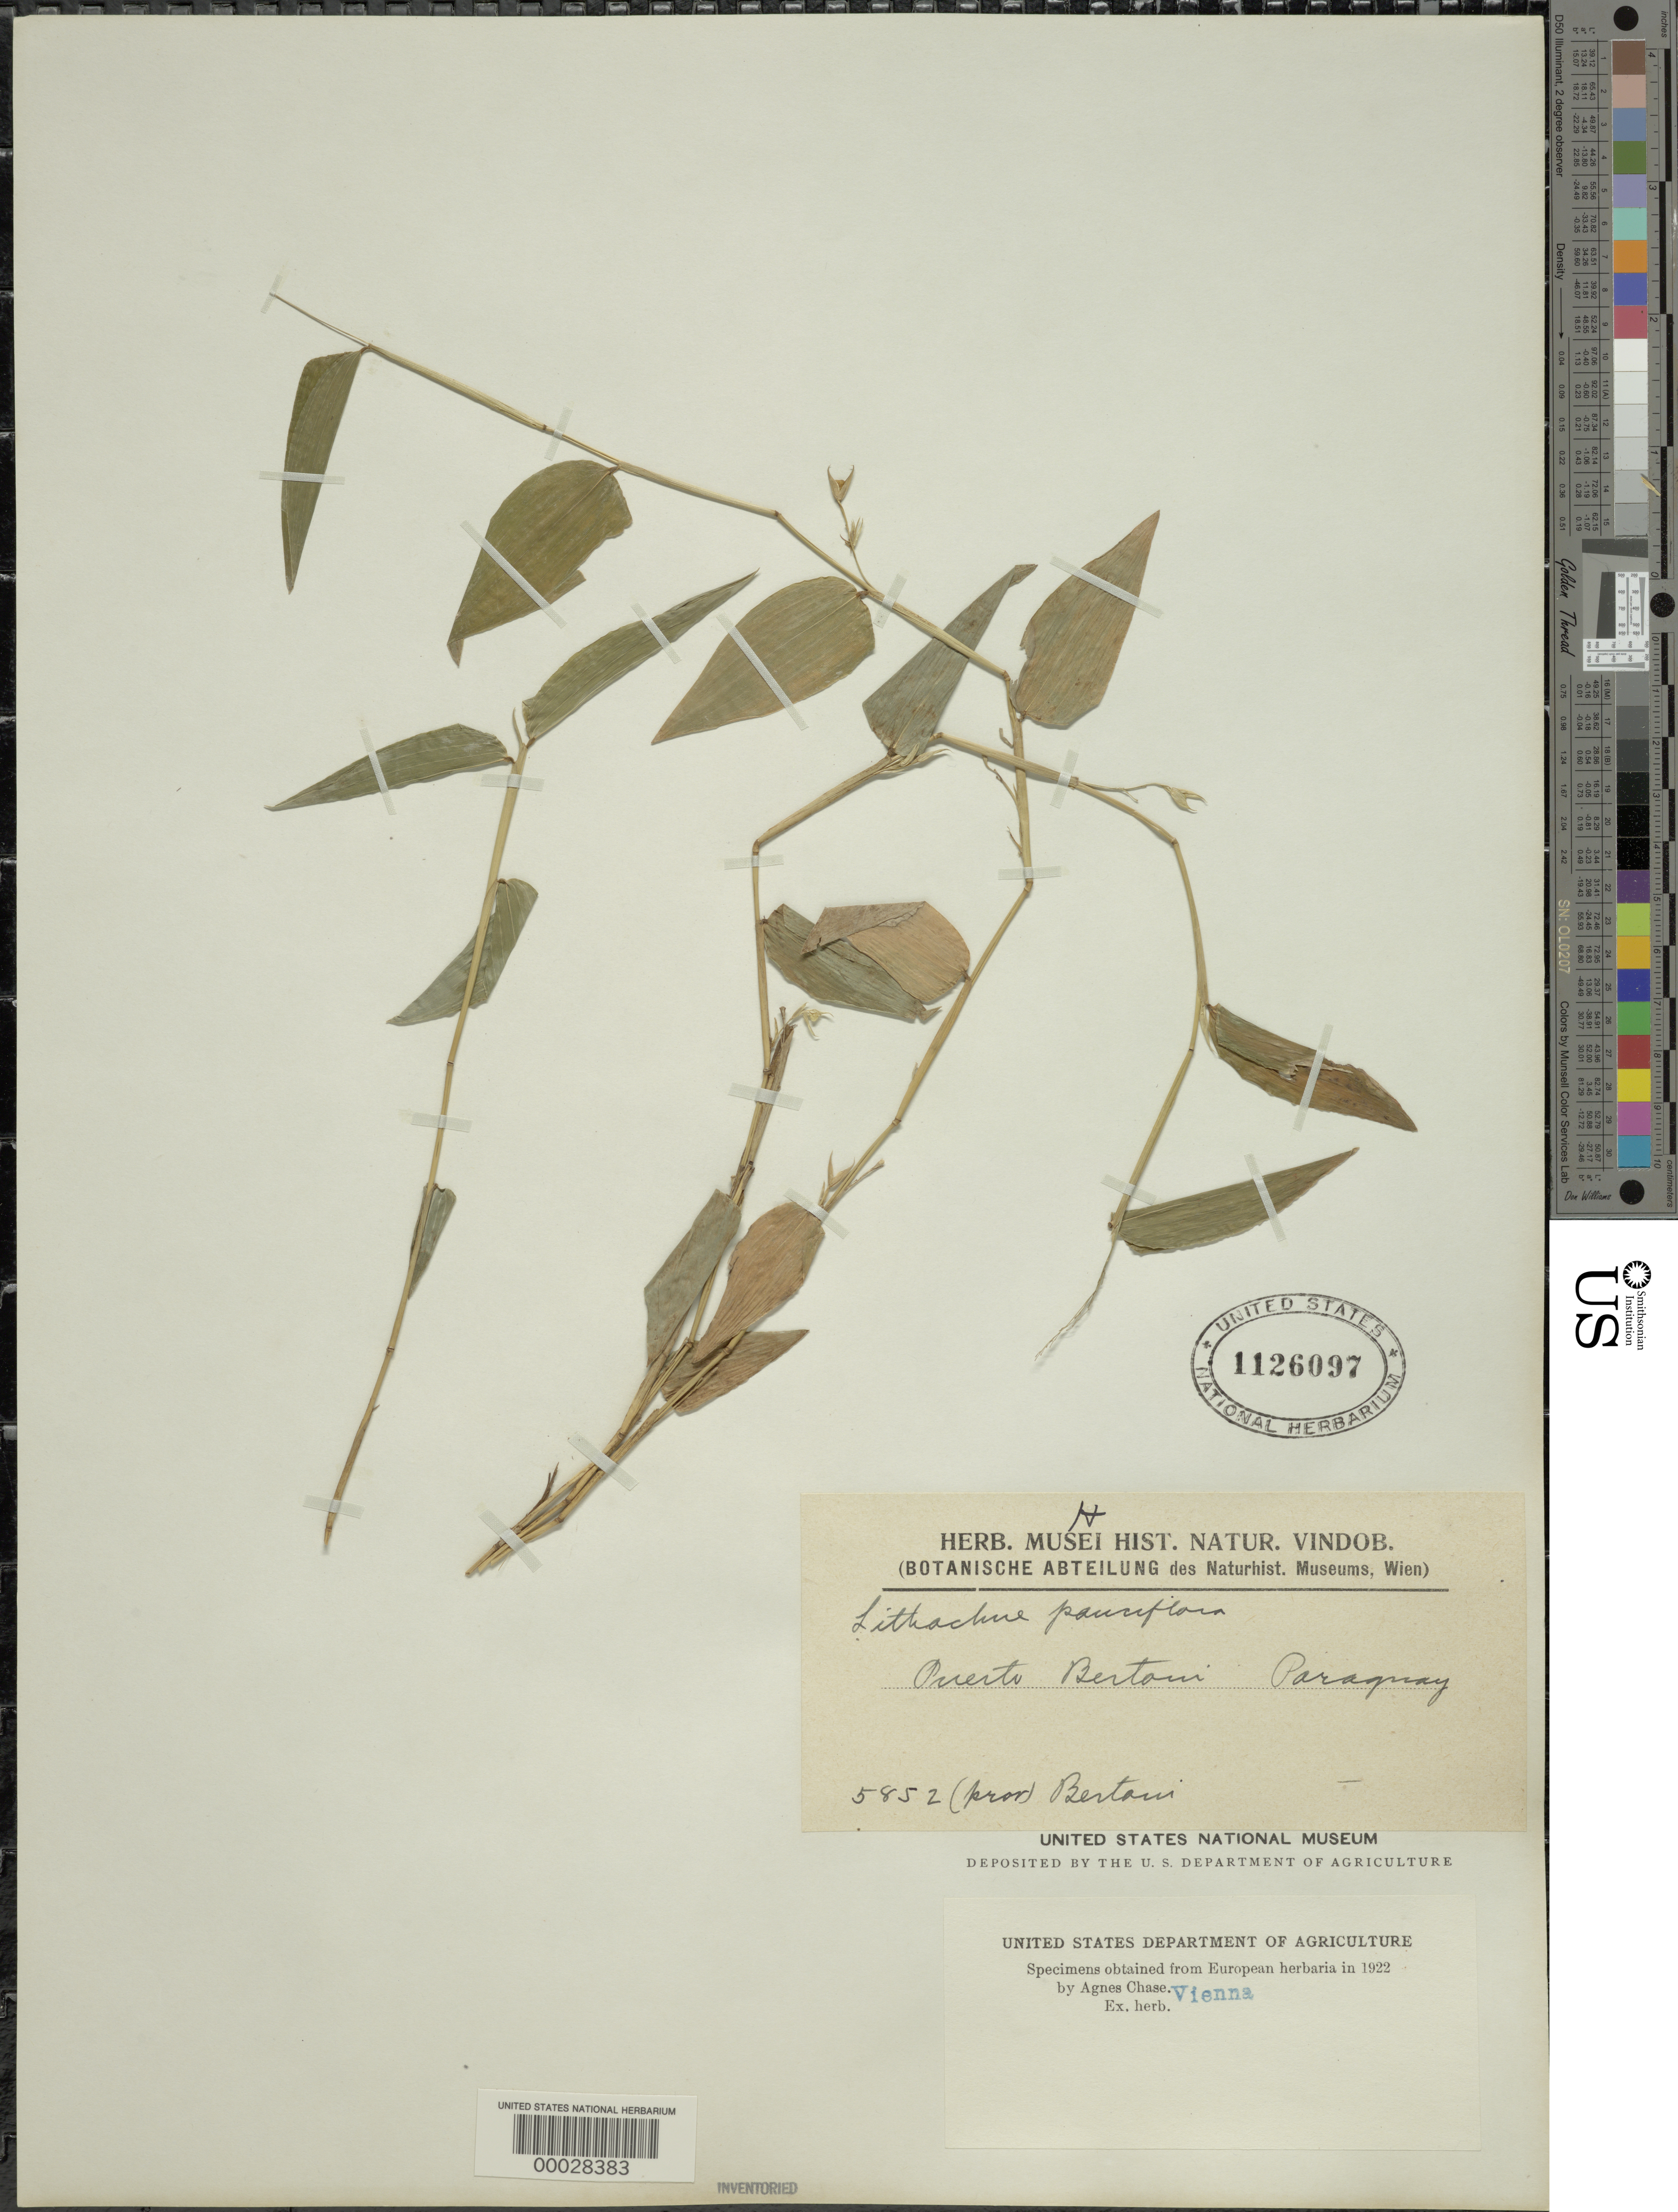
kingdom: Plantae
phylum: Tracheophyta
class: Liliopsida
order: Poales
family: Poaceae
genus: Lithachne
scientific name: Lithachne pauciflora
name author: (Sw.) P. Beauv.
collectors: H. Bertoni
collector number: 5852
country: Paraguay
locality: Puerto bertoni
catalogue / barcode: US 1126097